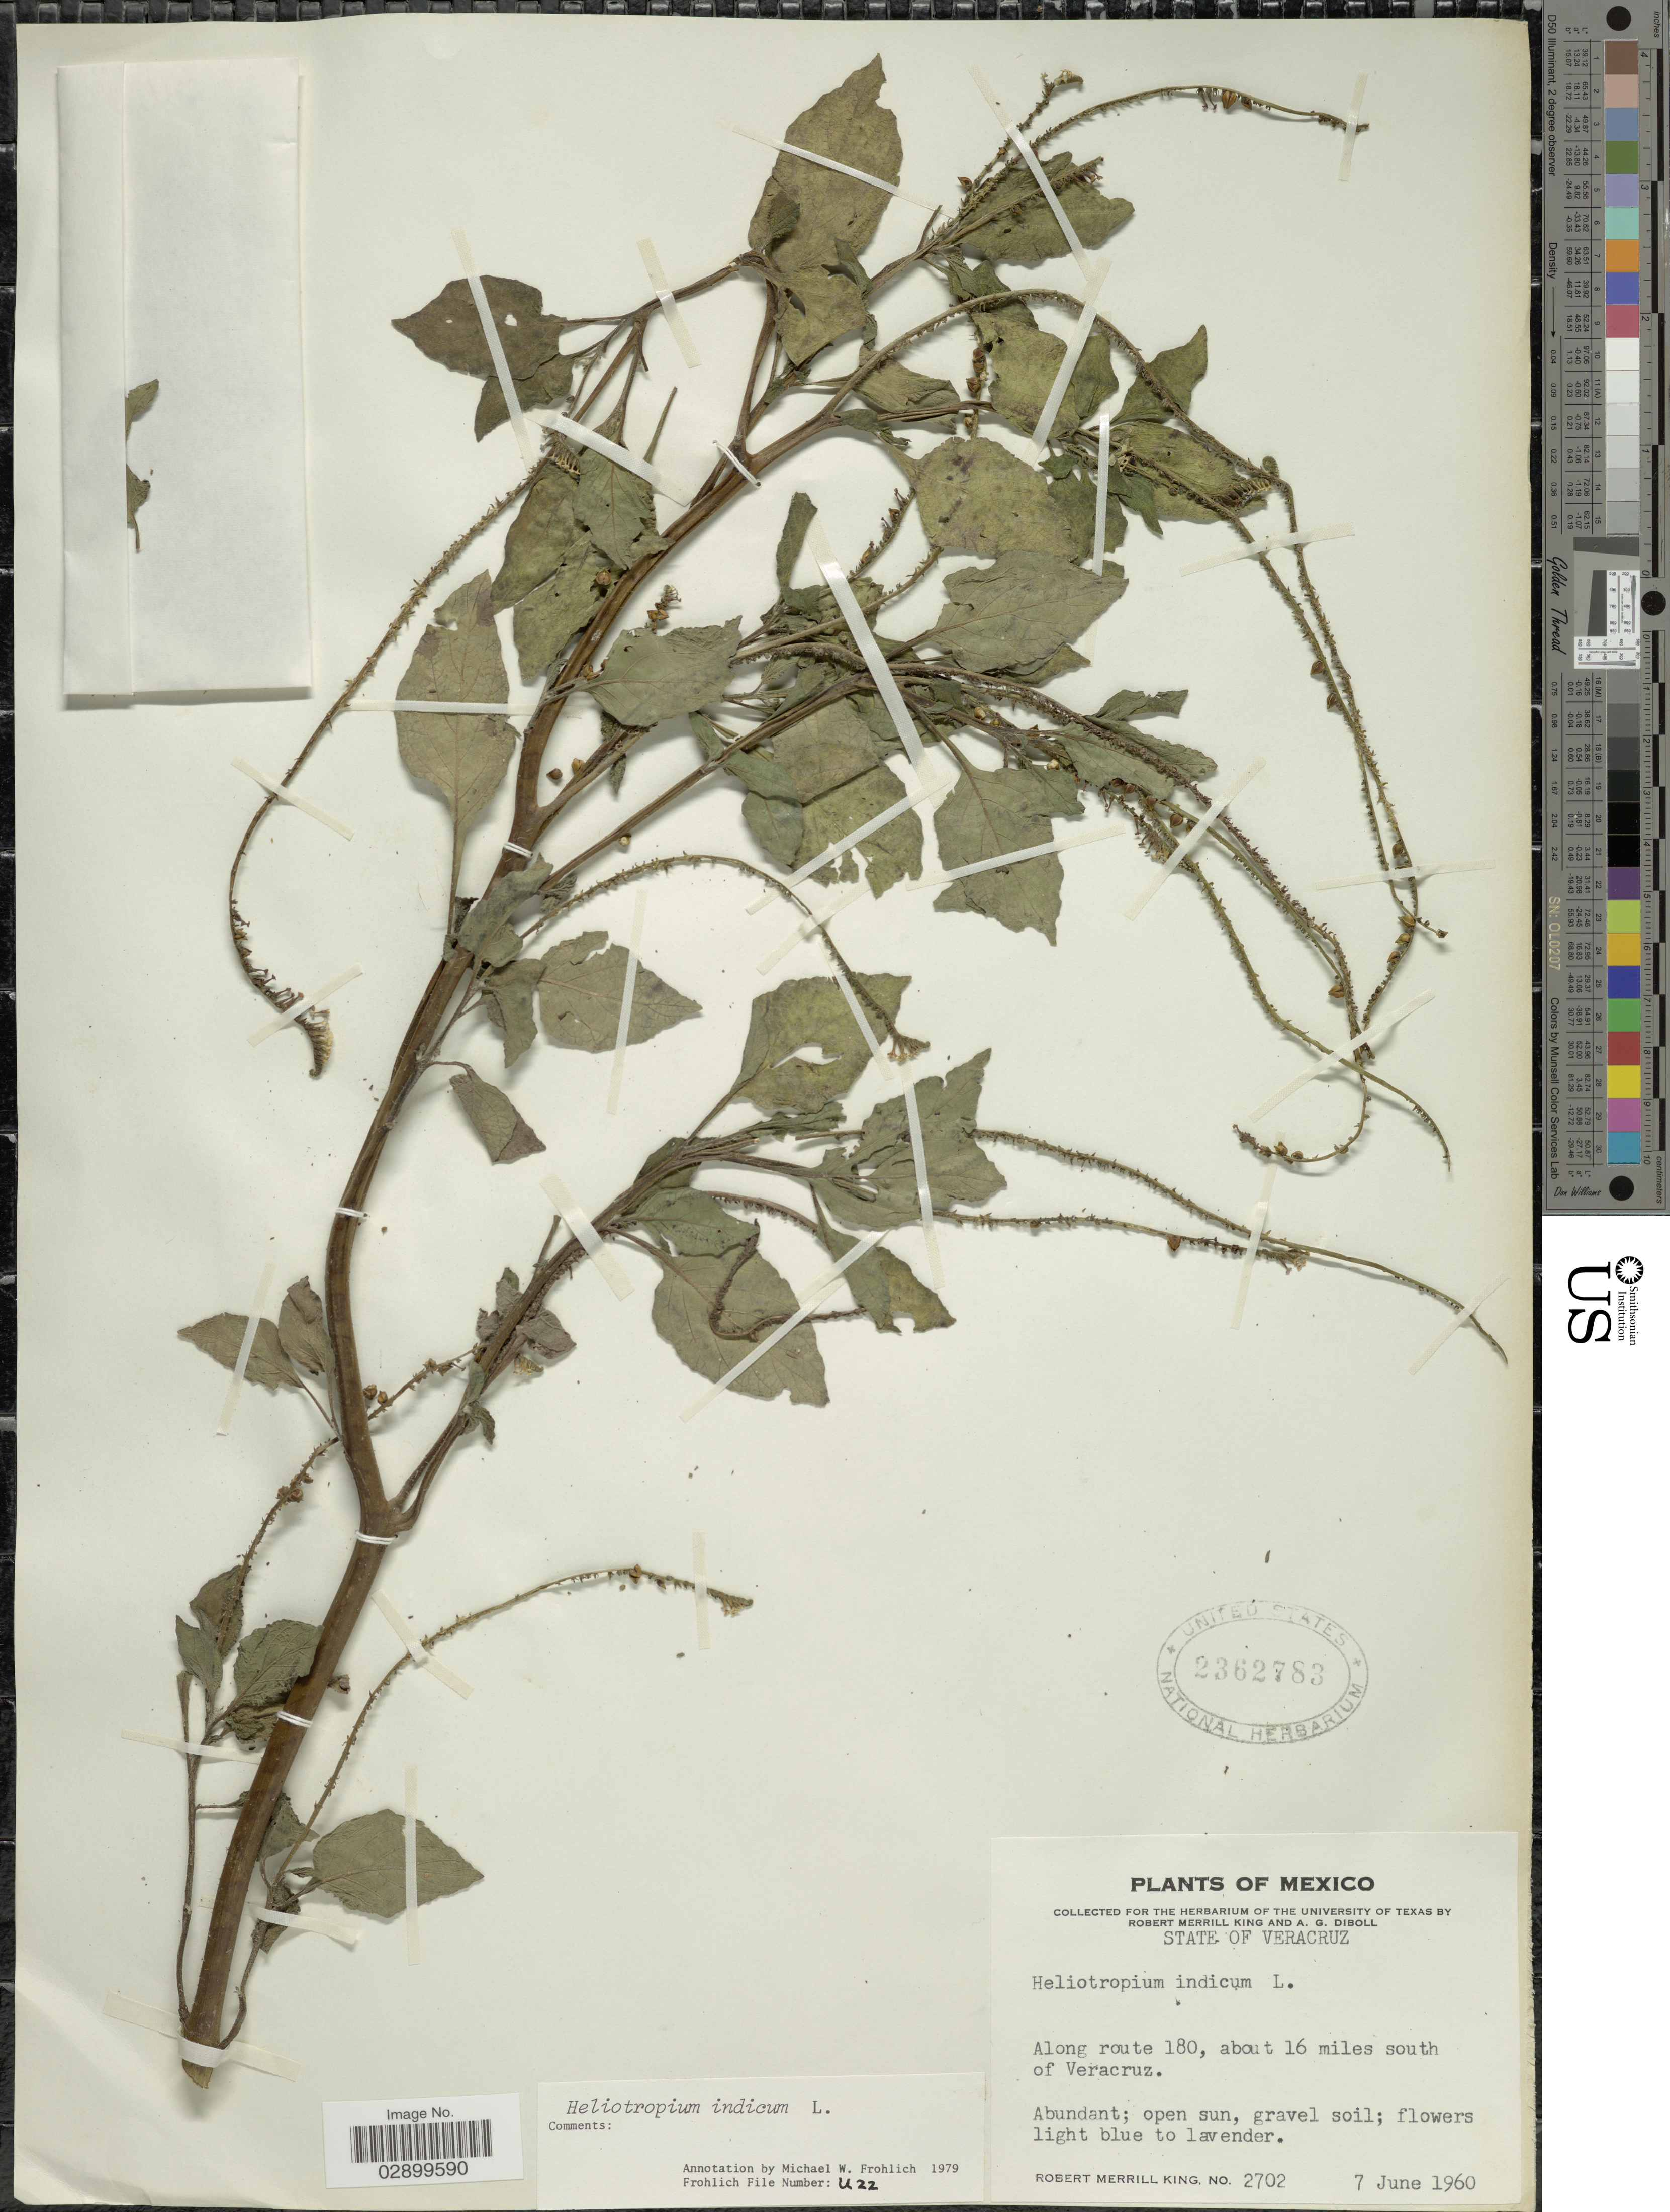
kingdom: Plantae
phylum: Tracheophyta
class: Magnoliopsida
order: Boraginales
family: Heliotropiaceae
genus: Heliotropium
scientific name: Heliotropium indicum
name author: L.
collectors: R. M. King & A. Diboll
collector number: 2702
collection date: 1960-06-07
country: Mexico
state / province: Veracruz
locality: State of Veracruz, Along route 180, about 16 miles south of Veracruz.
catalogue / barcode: US 2362783